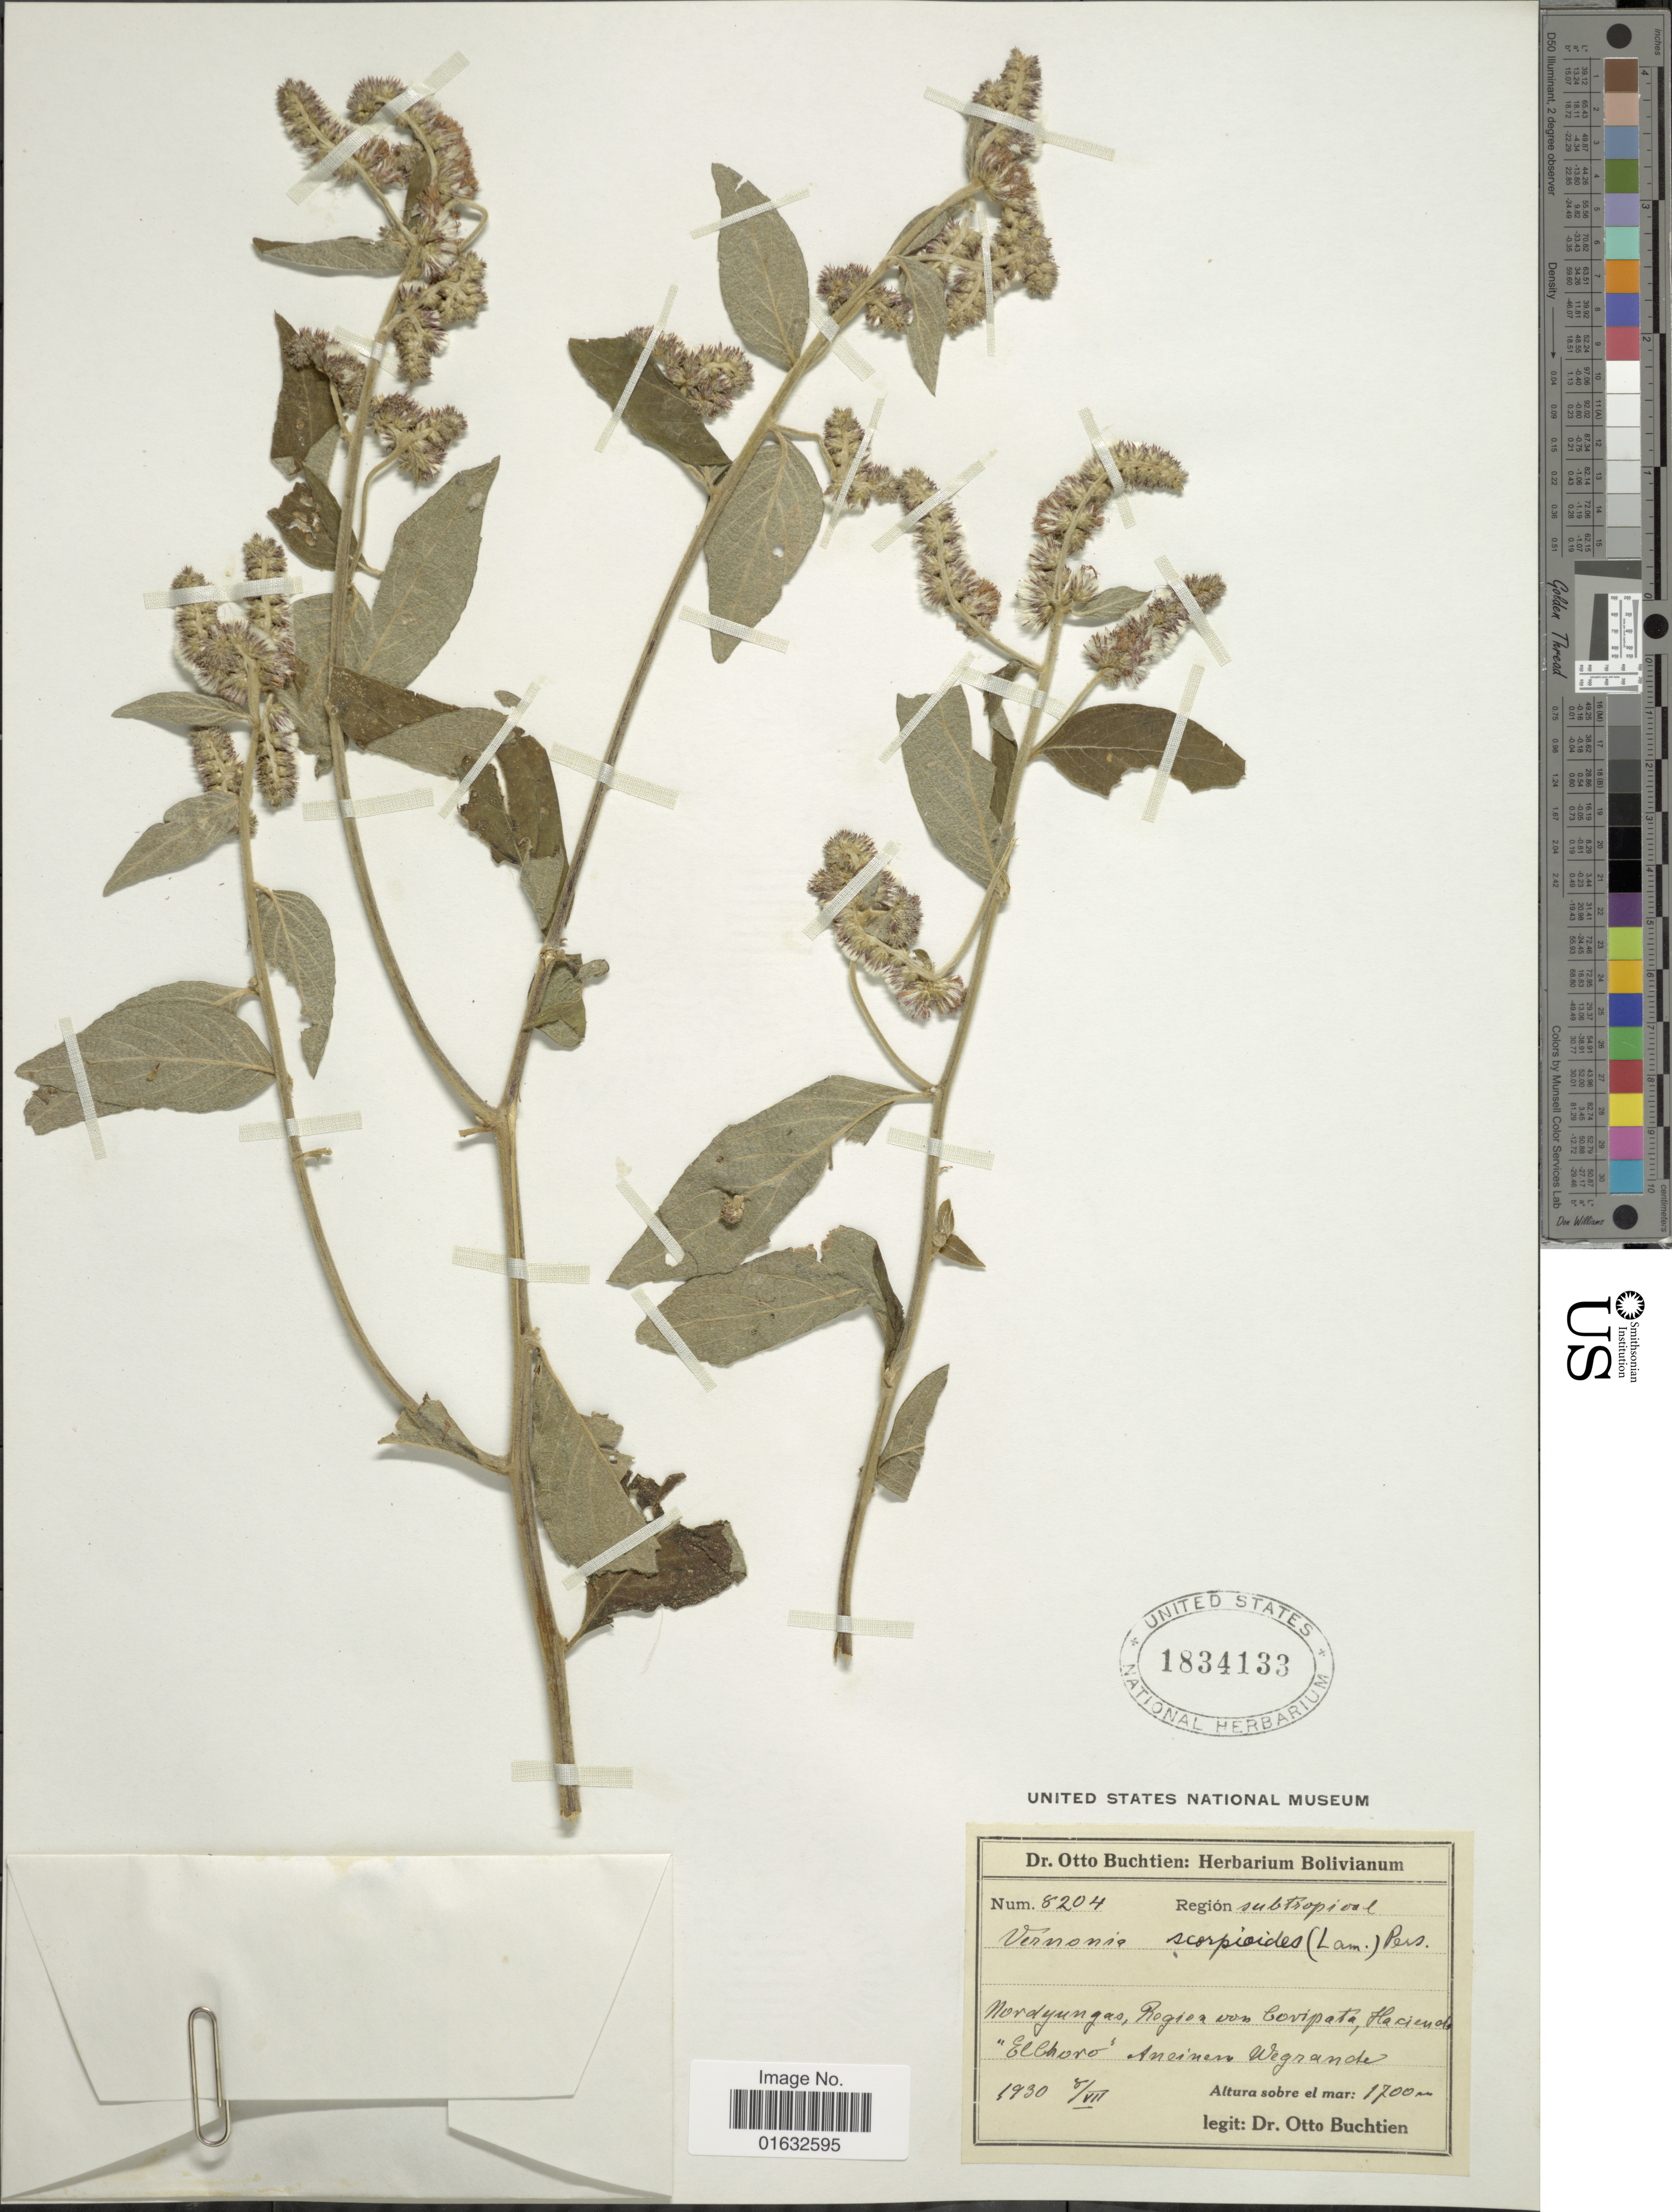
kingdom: Plantae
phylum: Tracheophyta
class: Magnoliopsida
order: Asterales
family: Asteraceae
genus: Cyrtocymura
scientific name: Cyrtocymura scorpioides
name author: (Lam.) H. Rob.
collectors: O. Buchtien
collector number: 8204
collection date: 1930-07-08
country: Bolivia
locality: Nordyungas, Region von Cevipatra, Hacienda El Chorro Ancient Wegranda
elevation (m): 1700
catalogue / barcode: US 1834133